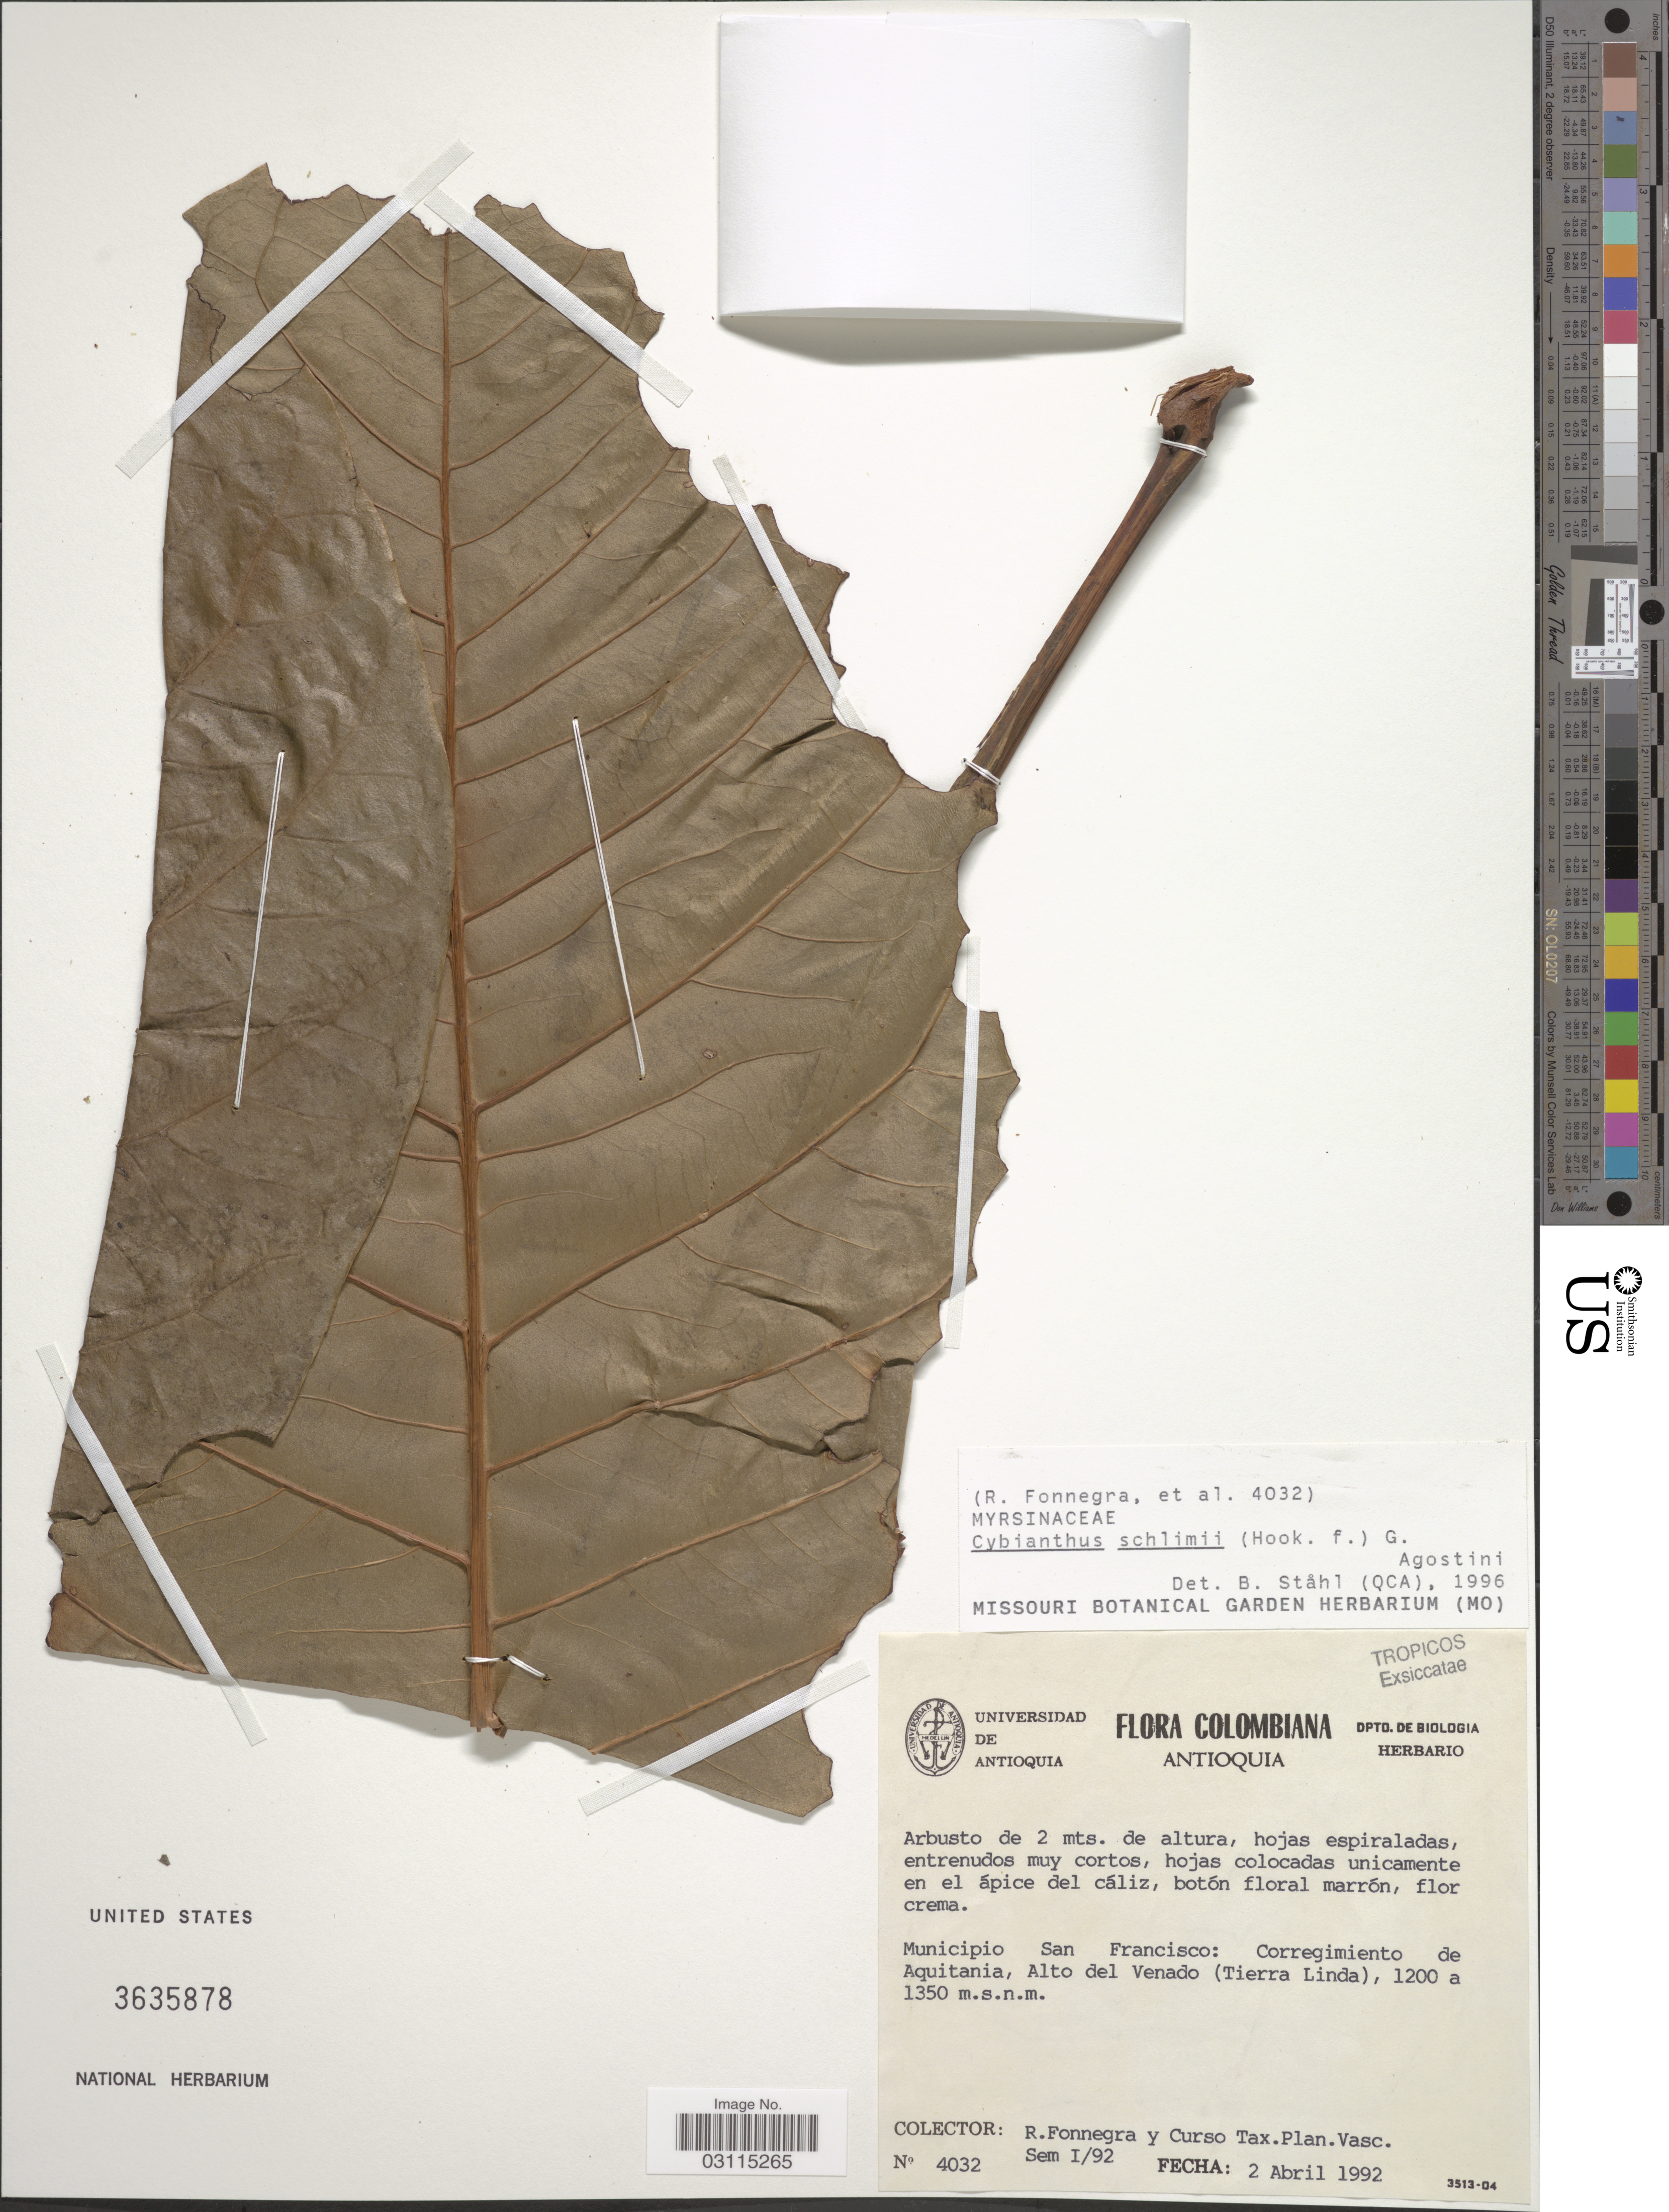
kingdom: Plantae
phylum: Tracheophyta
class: Magnoliopsida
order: Ericales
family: Primulaceae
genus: Cybianthus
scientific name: Cybianthus schlimii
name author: (Hook. f.) G. Agostini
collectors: R. Fonnegra & Curso Tax. Plant. Vasc.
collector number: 4032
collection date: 1992-04-02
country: Colombia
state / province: Antioquia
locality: Municipio San Francisco: Corregimiento de Aquitania, Alto del Venado (Tierra Linda).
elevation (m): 1200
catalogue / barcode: US 3635878